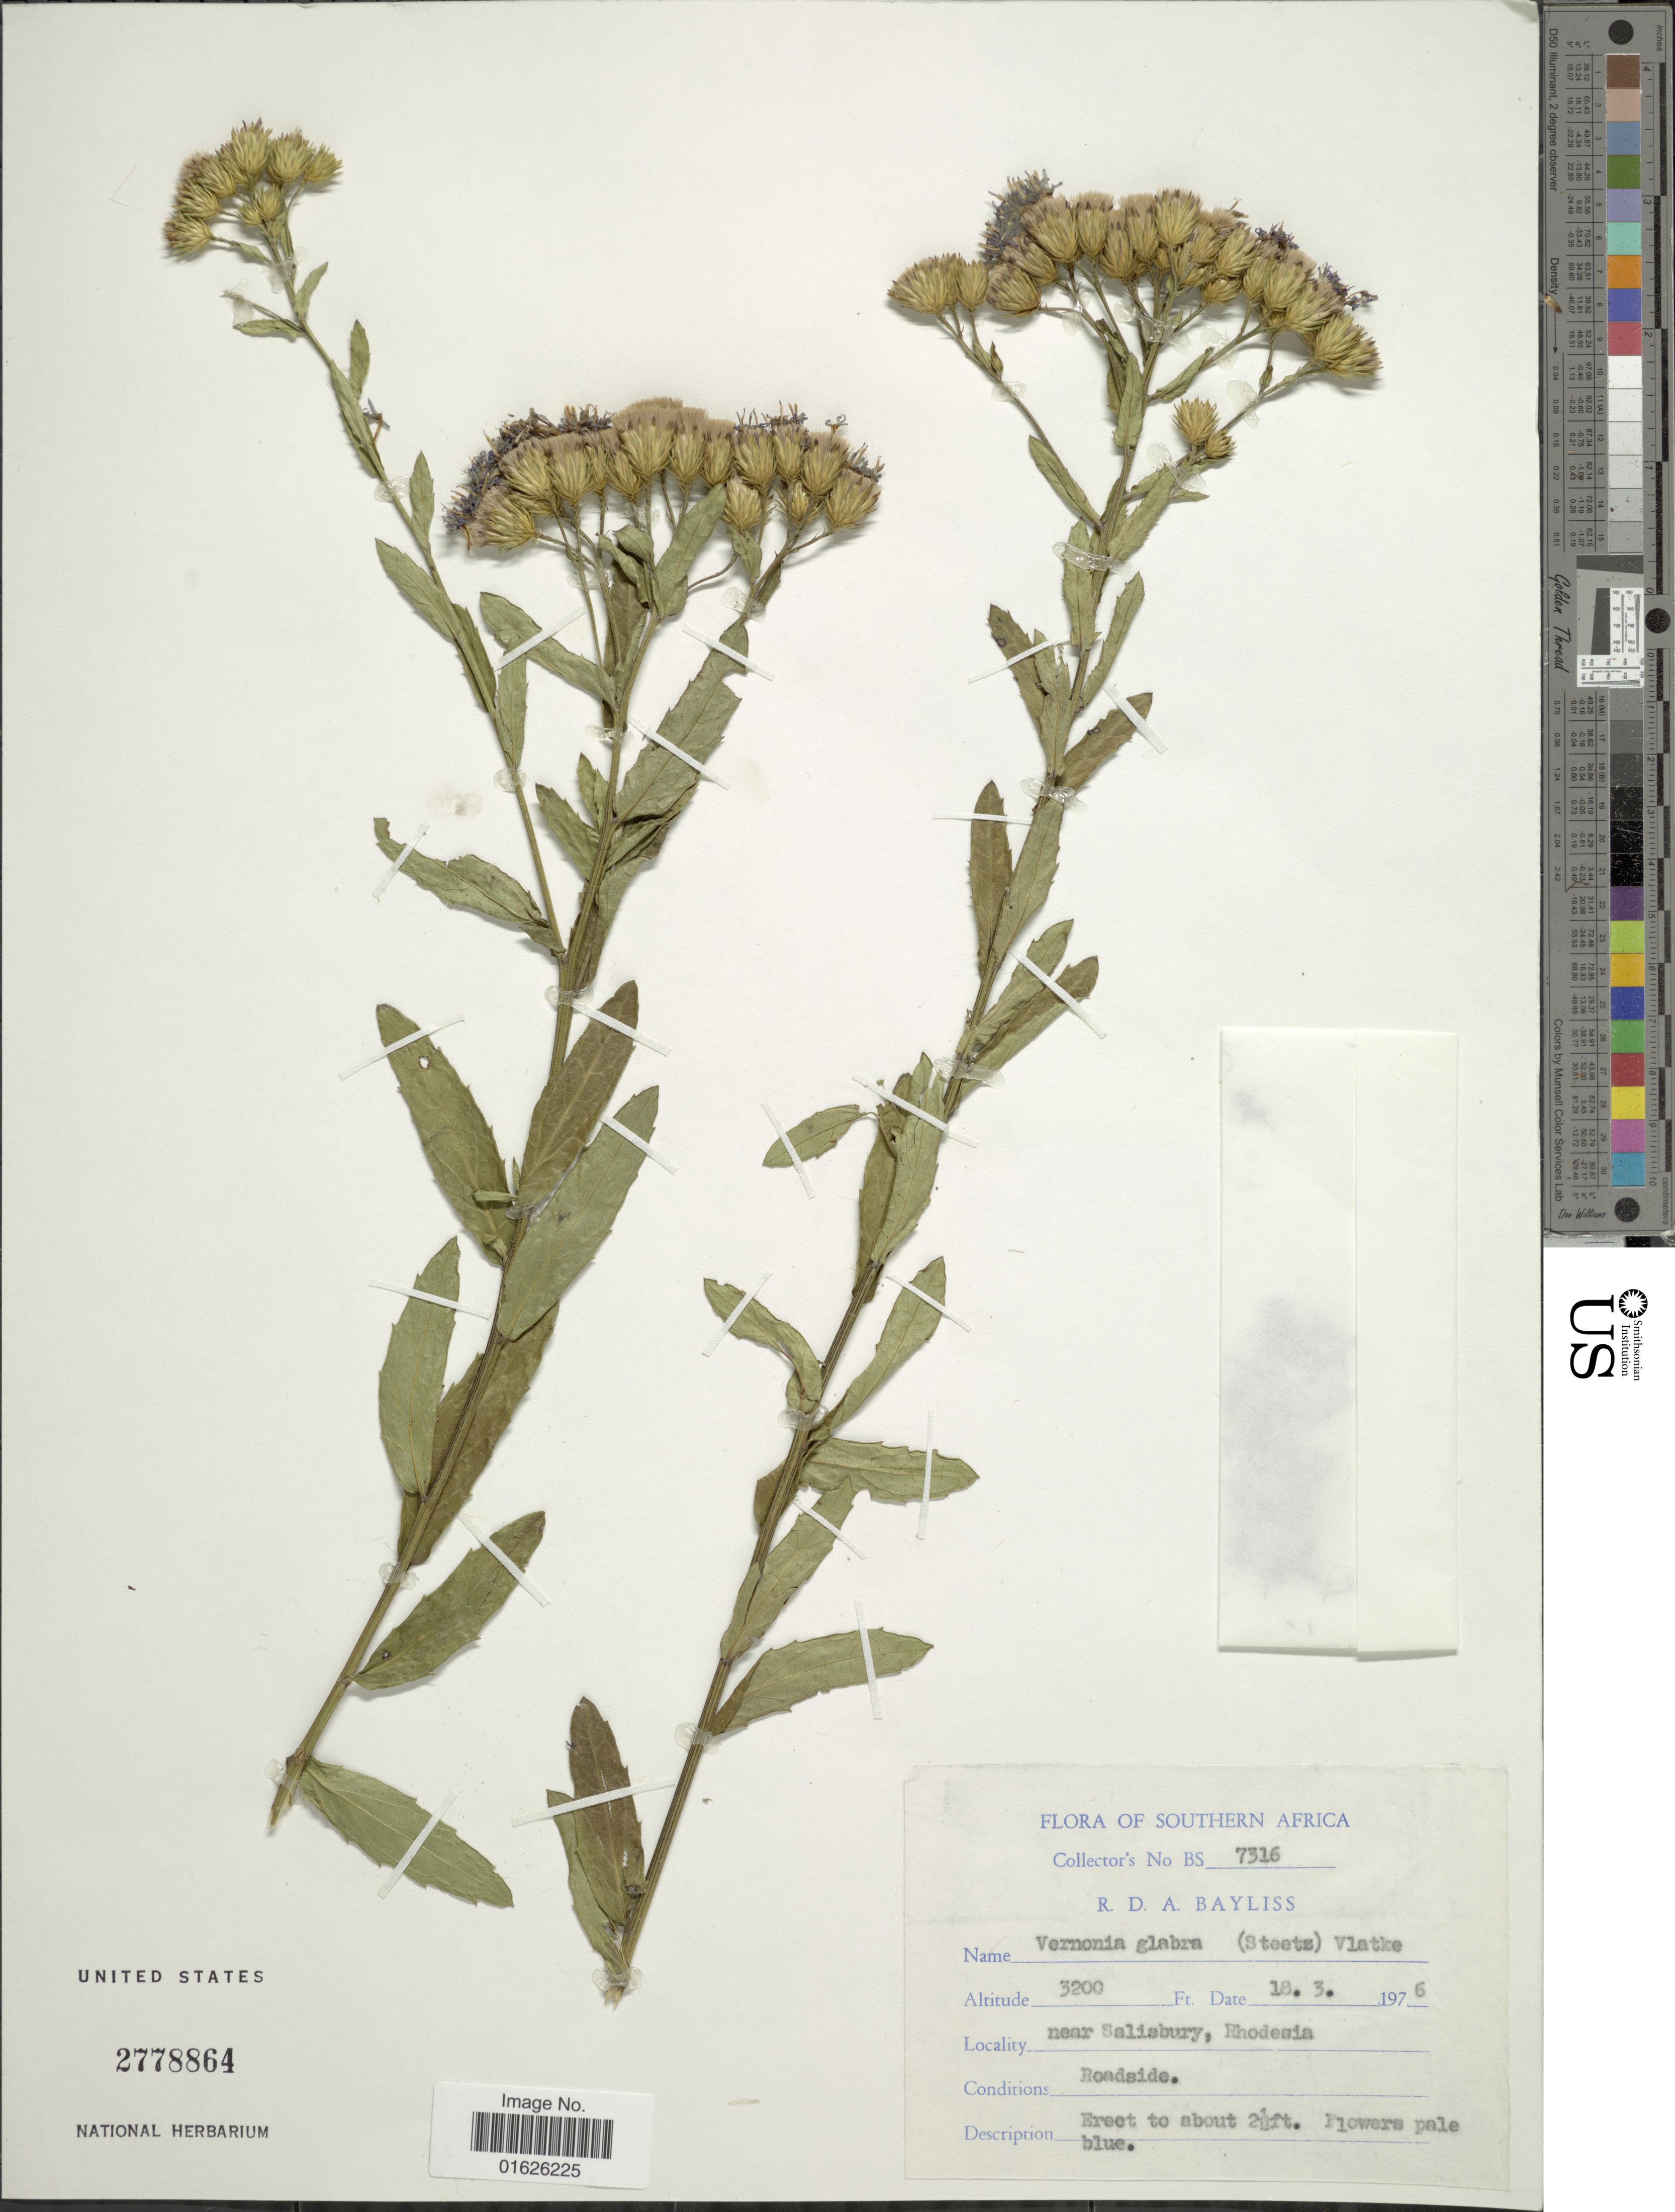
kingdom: Plantae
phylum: Tracheophyta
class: Magnoliopsida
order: Asterales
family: Asteraceae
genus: Linzia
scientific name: Linzia glabra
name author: Steetz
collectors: R. Bayliss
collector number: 7316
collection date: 1976-03-18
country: Zimbabwe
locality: Southern Africa, Near Salisburry, Rhodesia, Roadside.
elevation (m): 975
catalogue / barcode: US 2778864